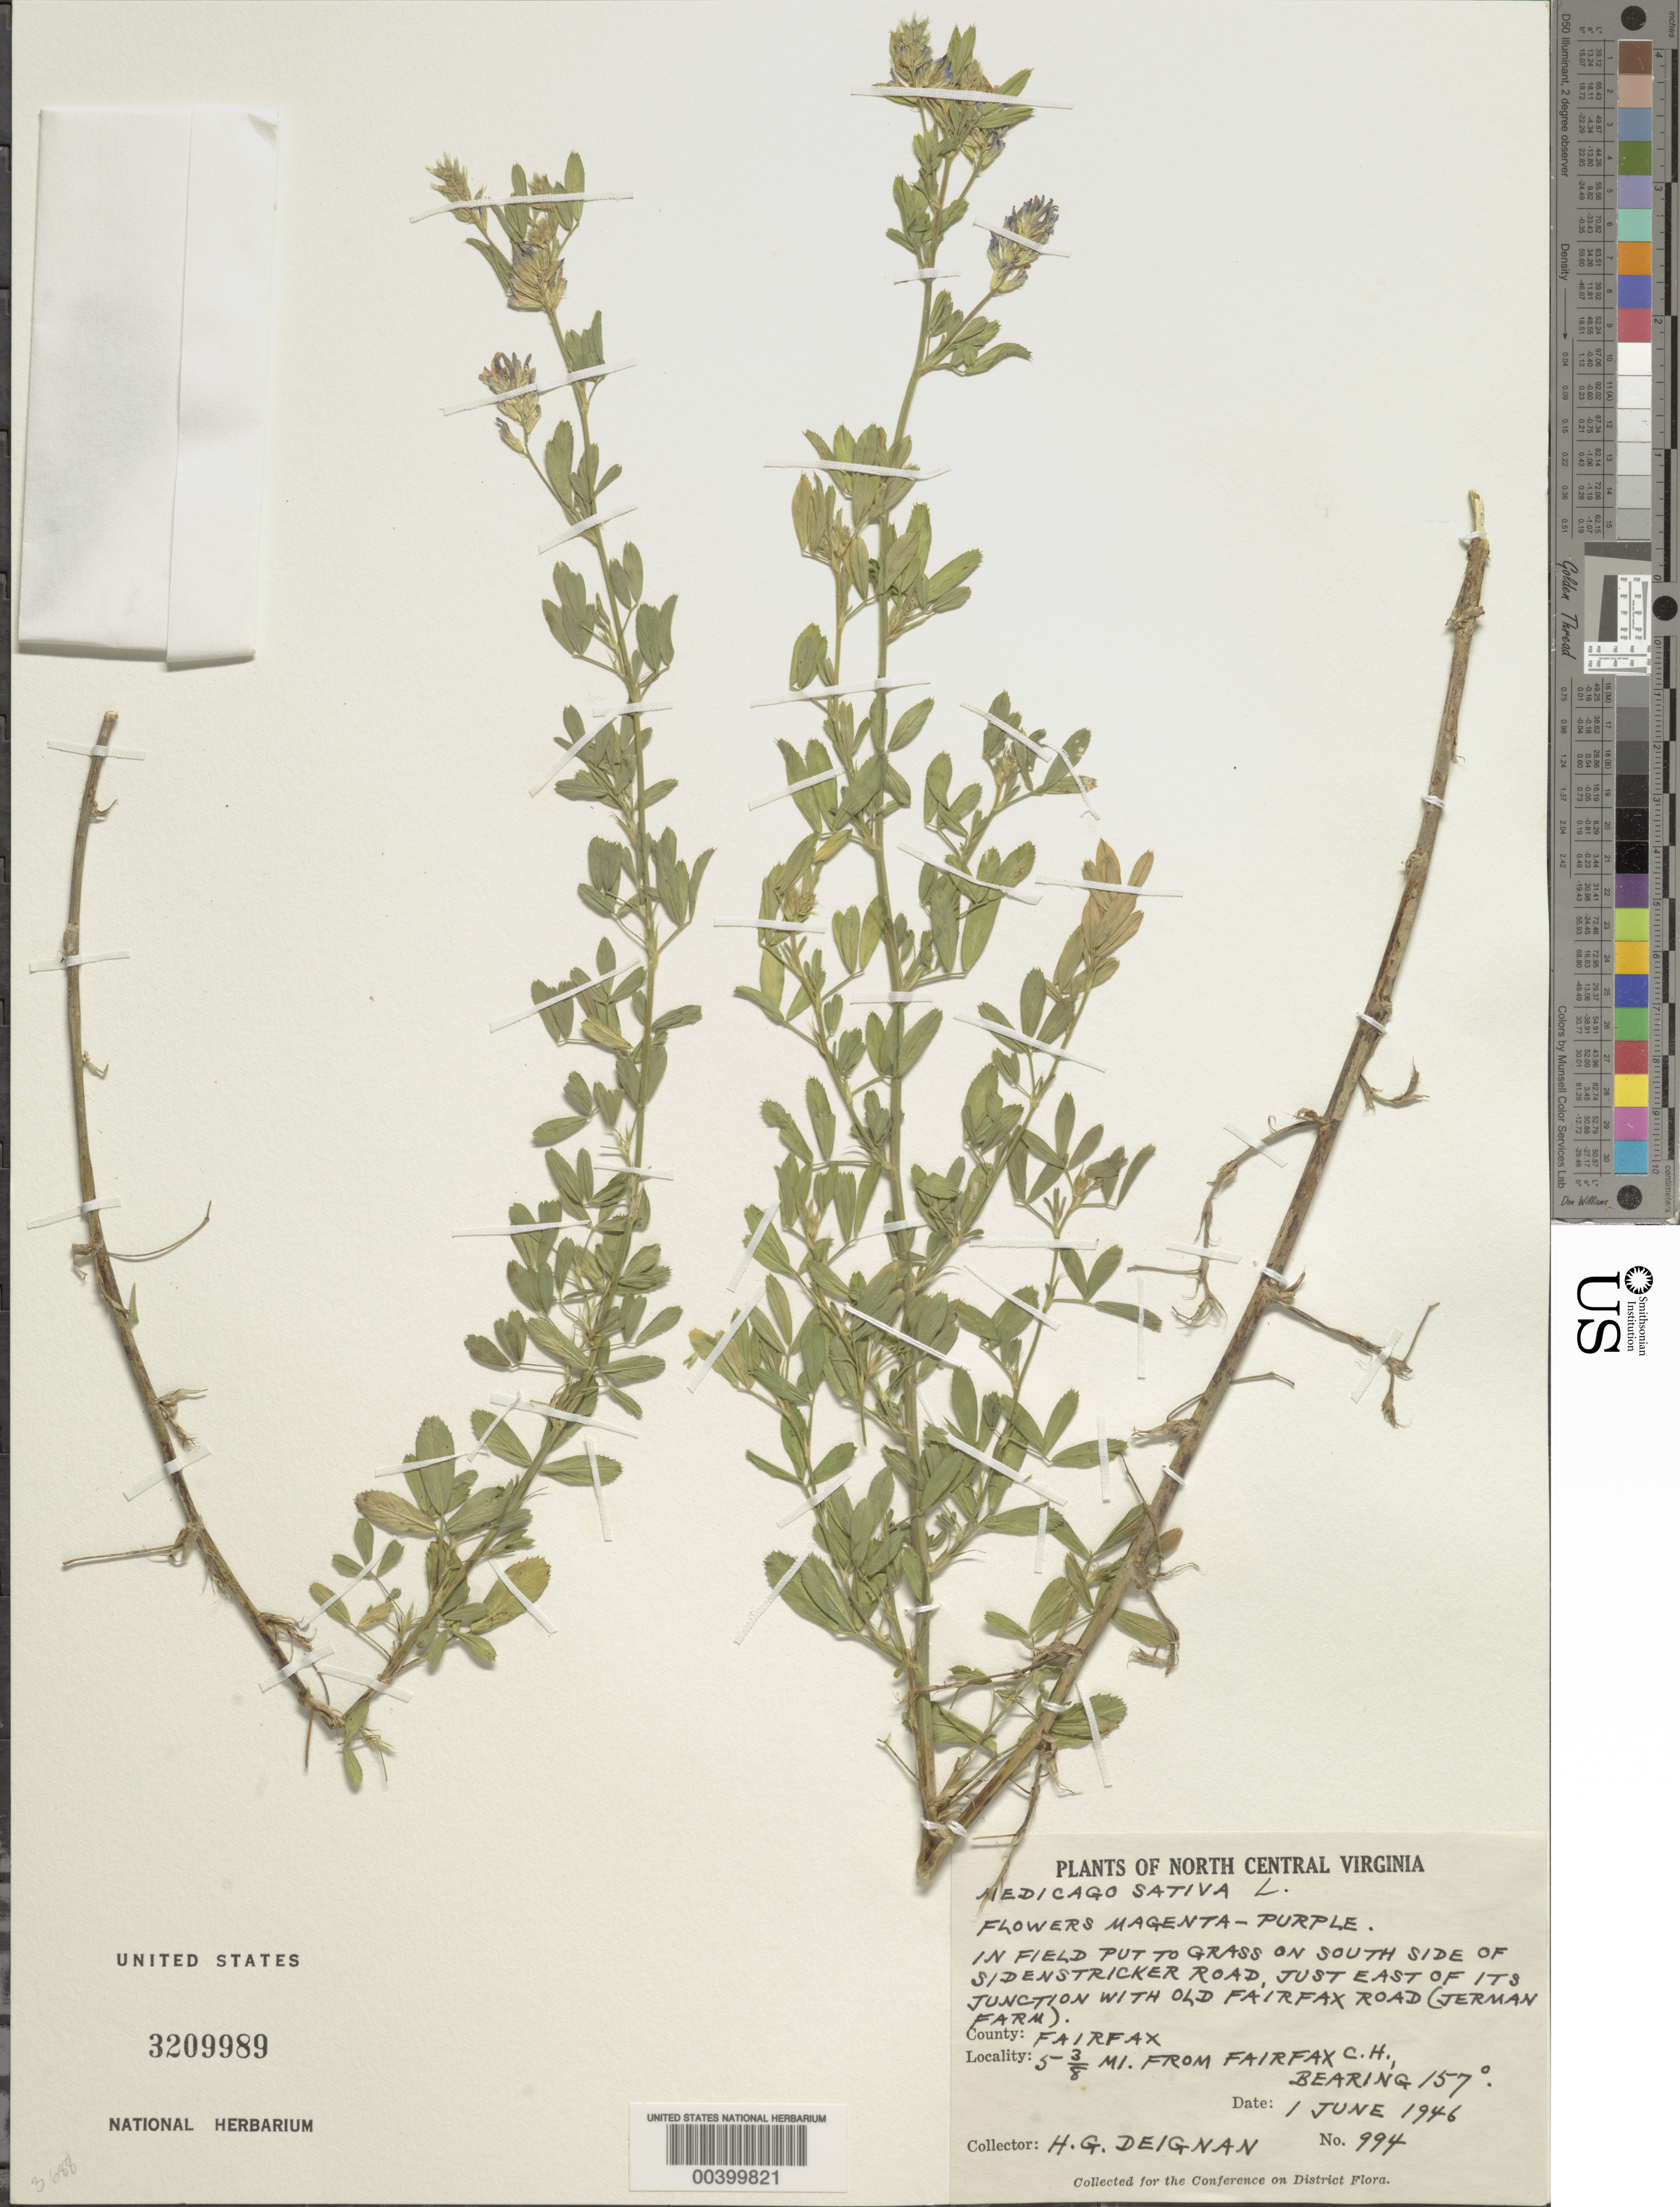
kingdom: Plantae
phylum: Tracheophyta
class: Magnoliopsida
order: Fabales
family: Fabaceae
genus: Medicago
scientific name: Medicago sativa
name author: L.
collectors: H. Deignan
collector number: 994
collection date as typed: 01 Jun 1946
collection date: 1946-06-01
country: United States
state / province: Virginia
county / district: Fairfax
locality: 5 3/5 M from Fairfax County Court House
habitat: In field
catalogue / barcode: US 3209989